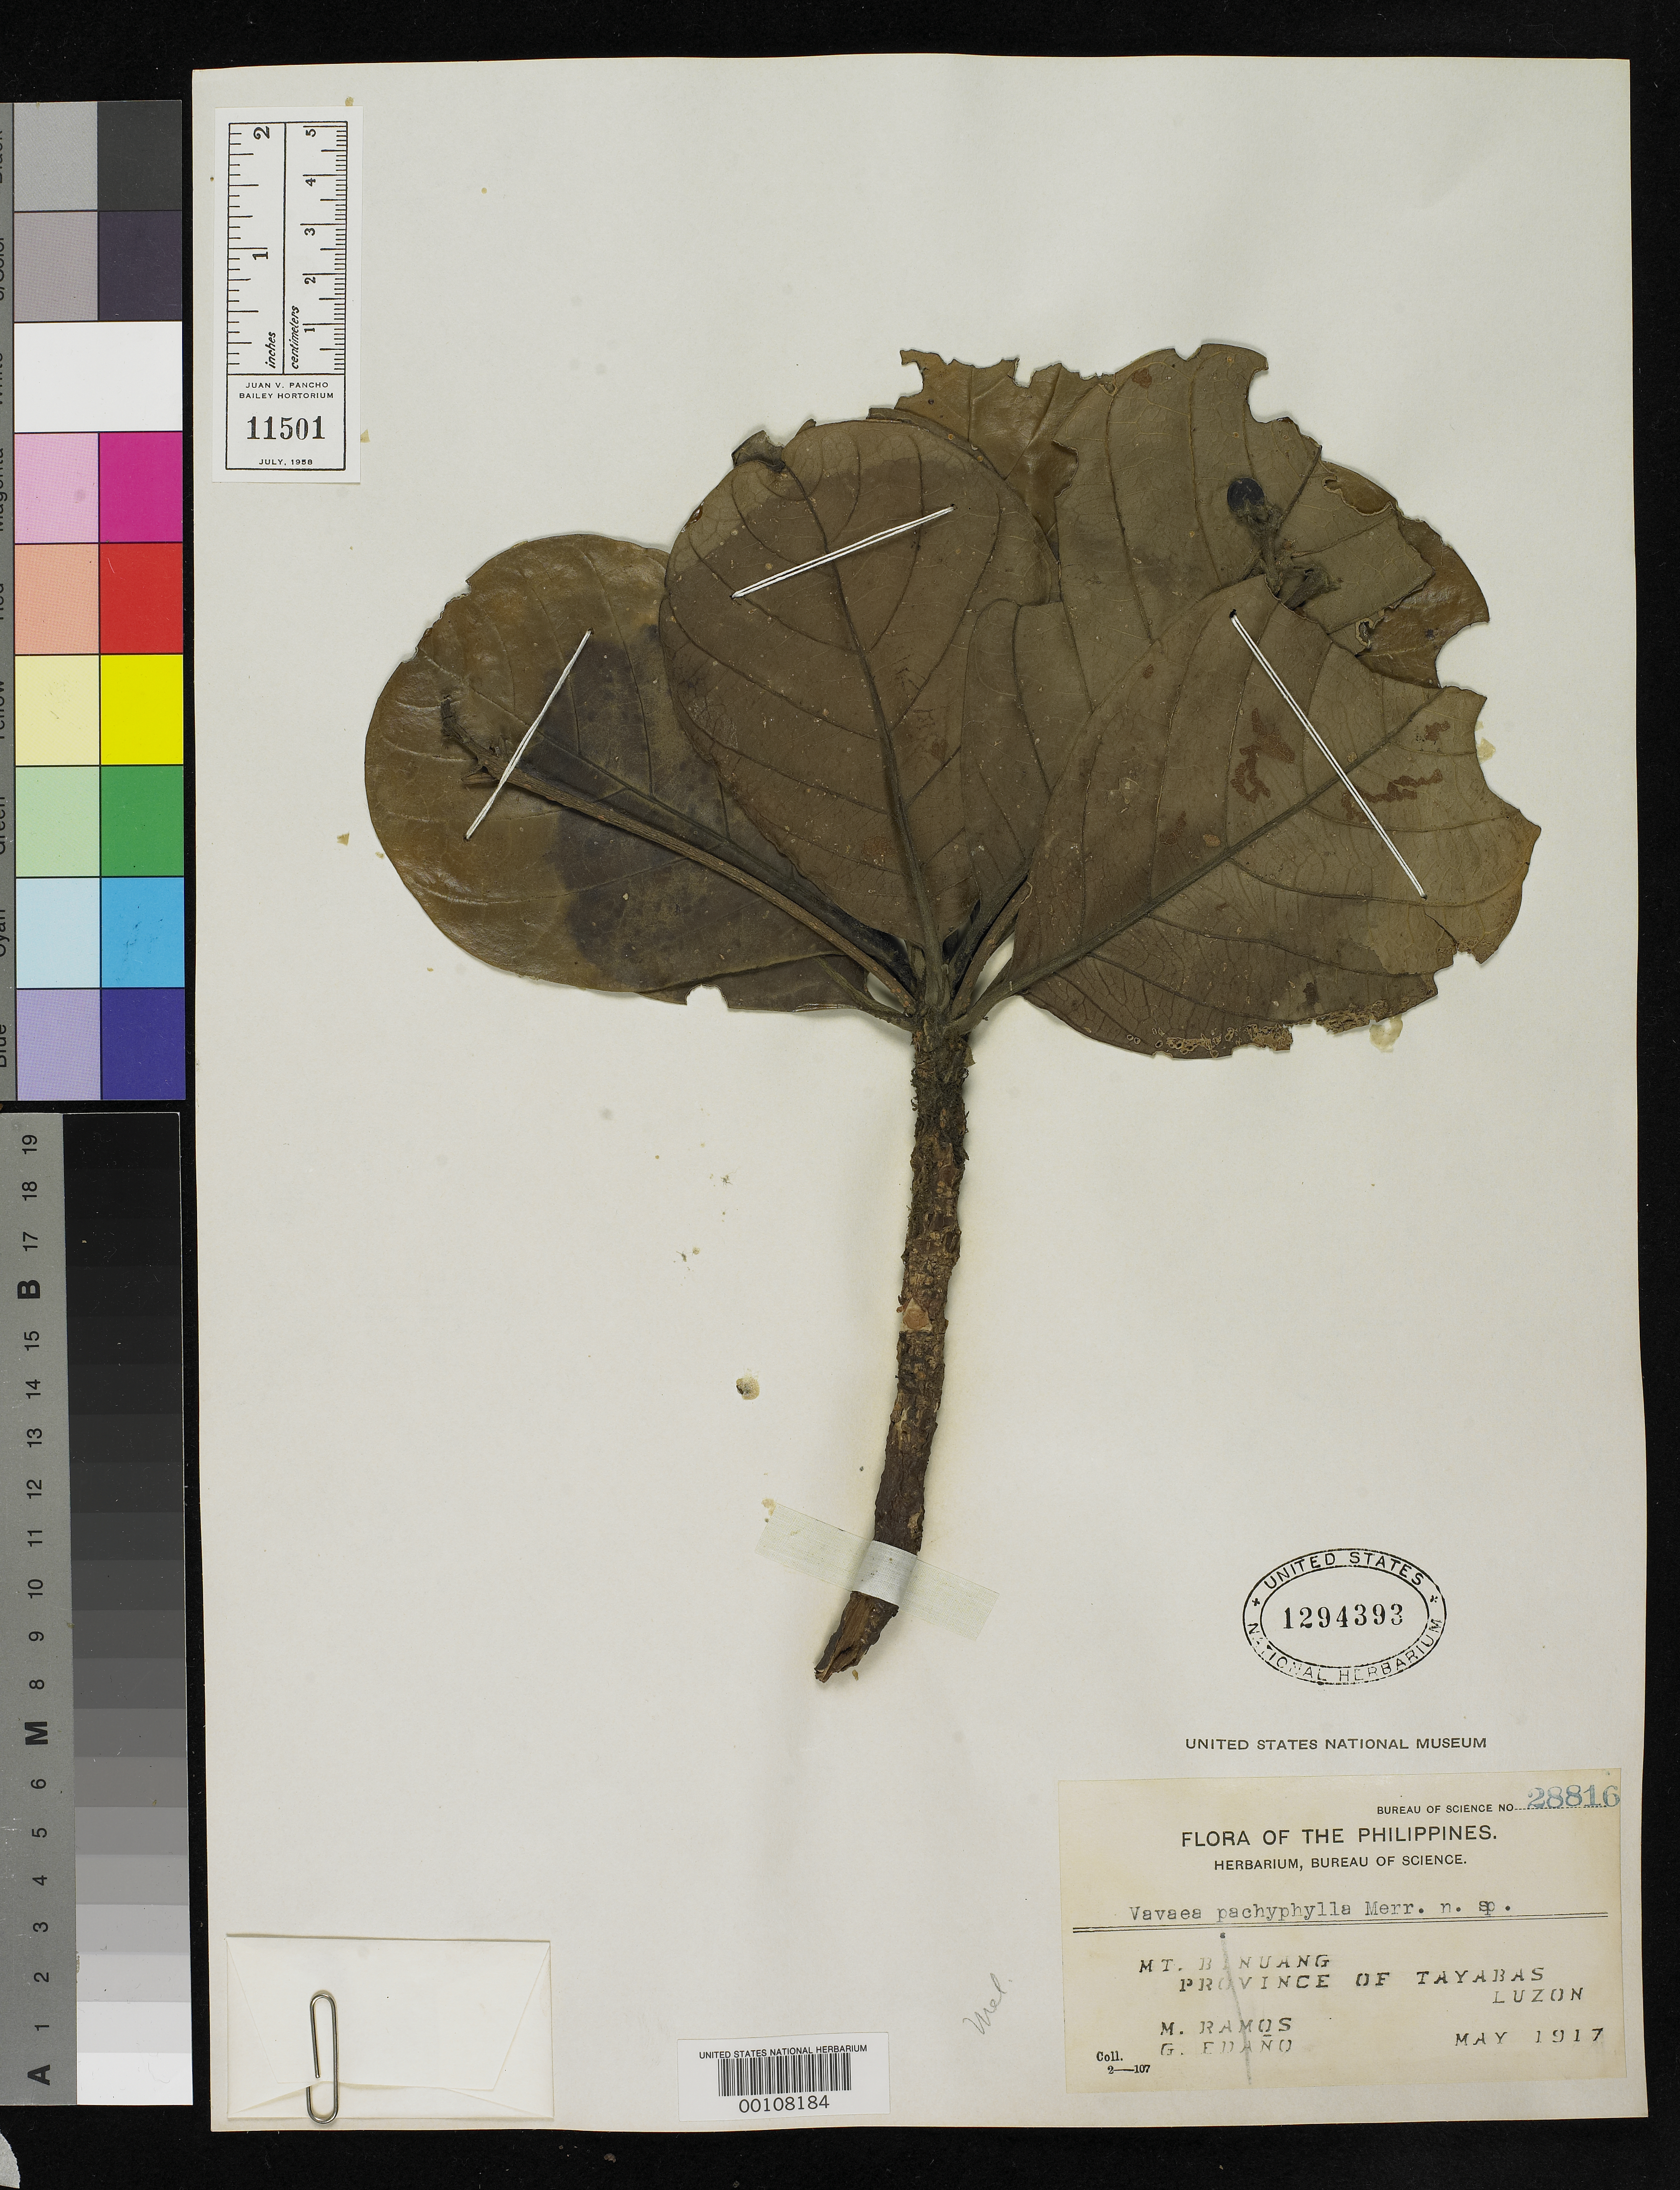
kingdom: Plantae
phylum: Tracheophyta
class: Magnoliopsida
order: Sapindales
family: Meliaceae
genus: Vavaea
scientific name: Vavaea pachyphylla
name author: Merr.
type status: Isotype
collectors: M. Ramos & G. E. Edaño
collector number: Bur. Sci. 28816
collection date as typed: May 1917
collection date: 1917-05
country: Philippines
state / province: Calabarzon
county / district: Quezon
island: Luzon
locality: Mt. Binuang, Tayabas.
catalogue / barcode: US 1294393